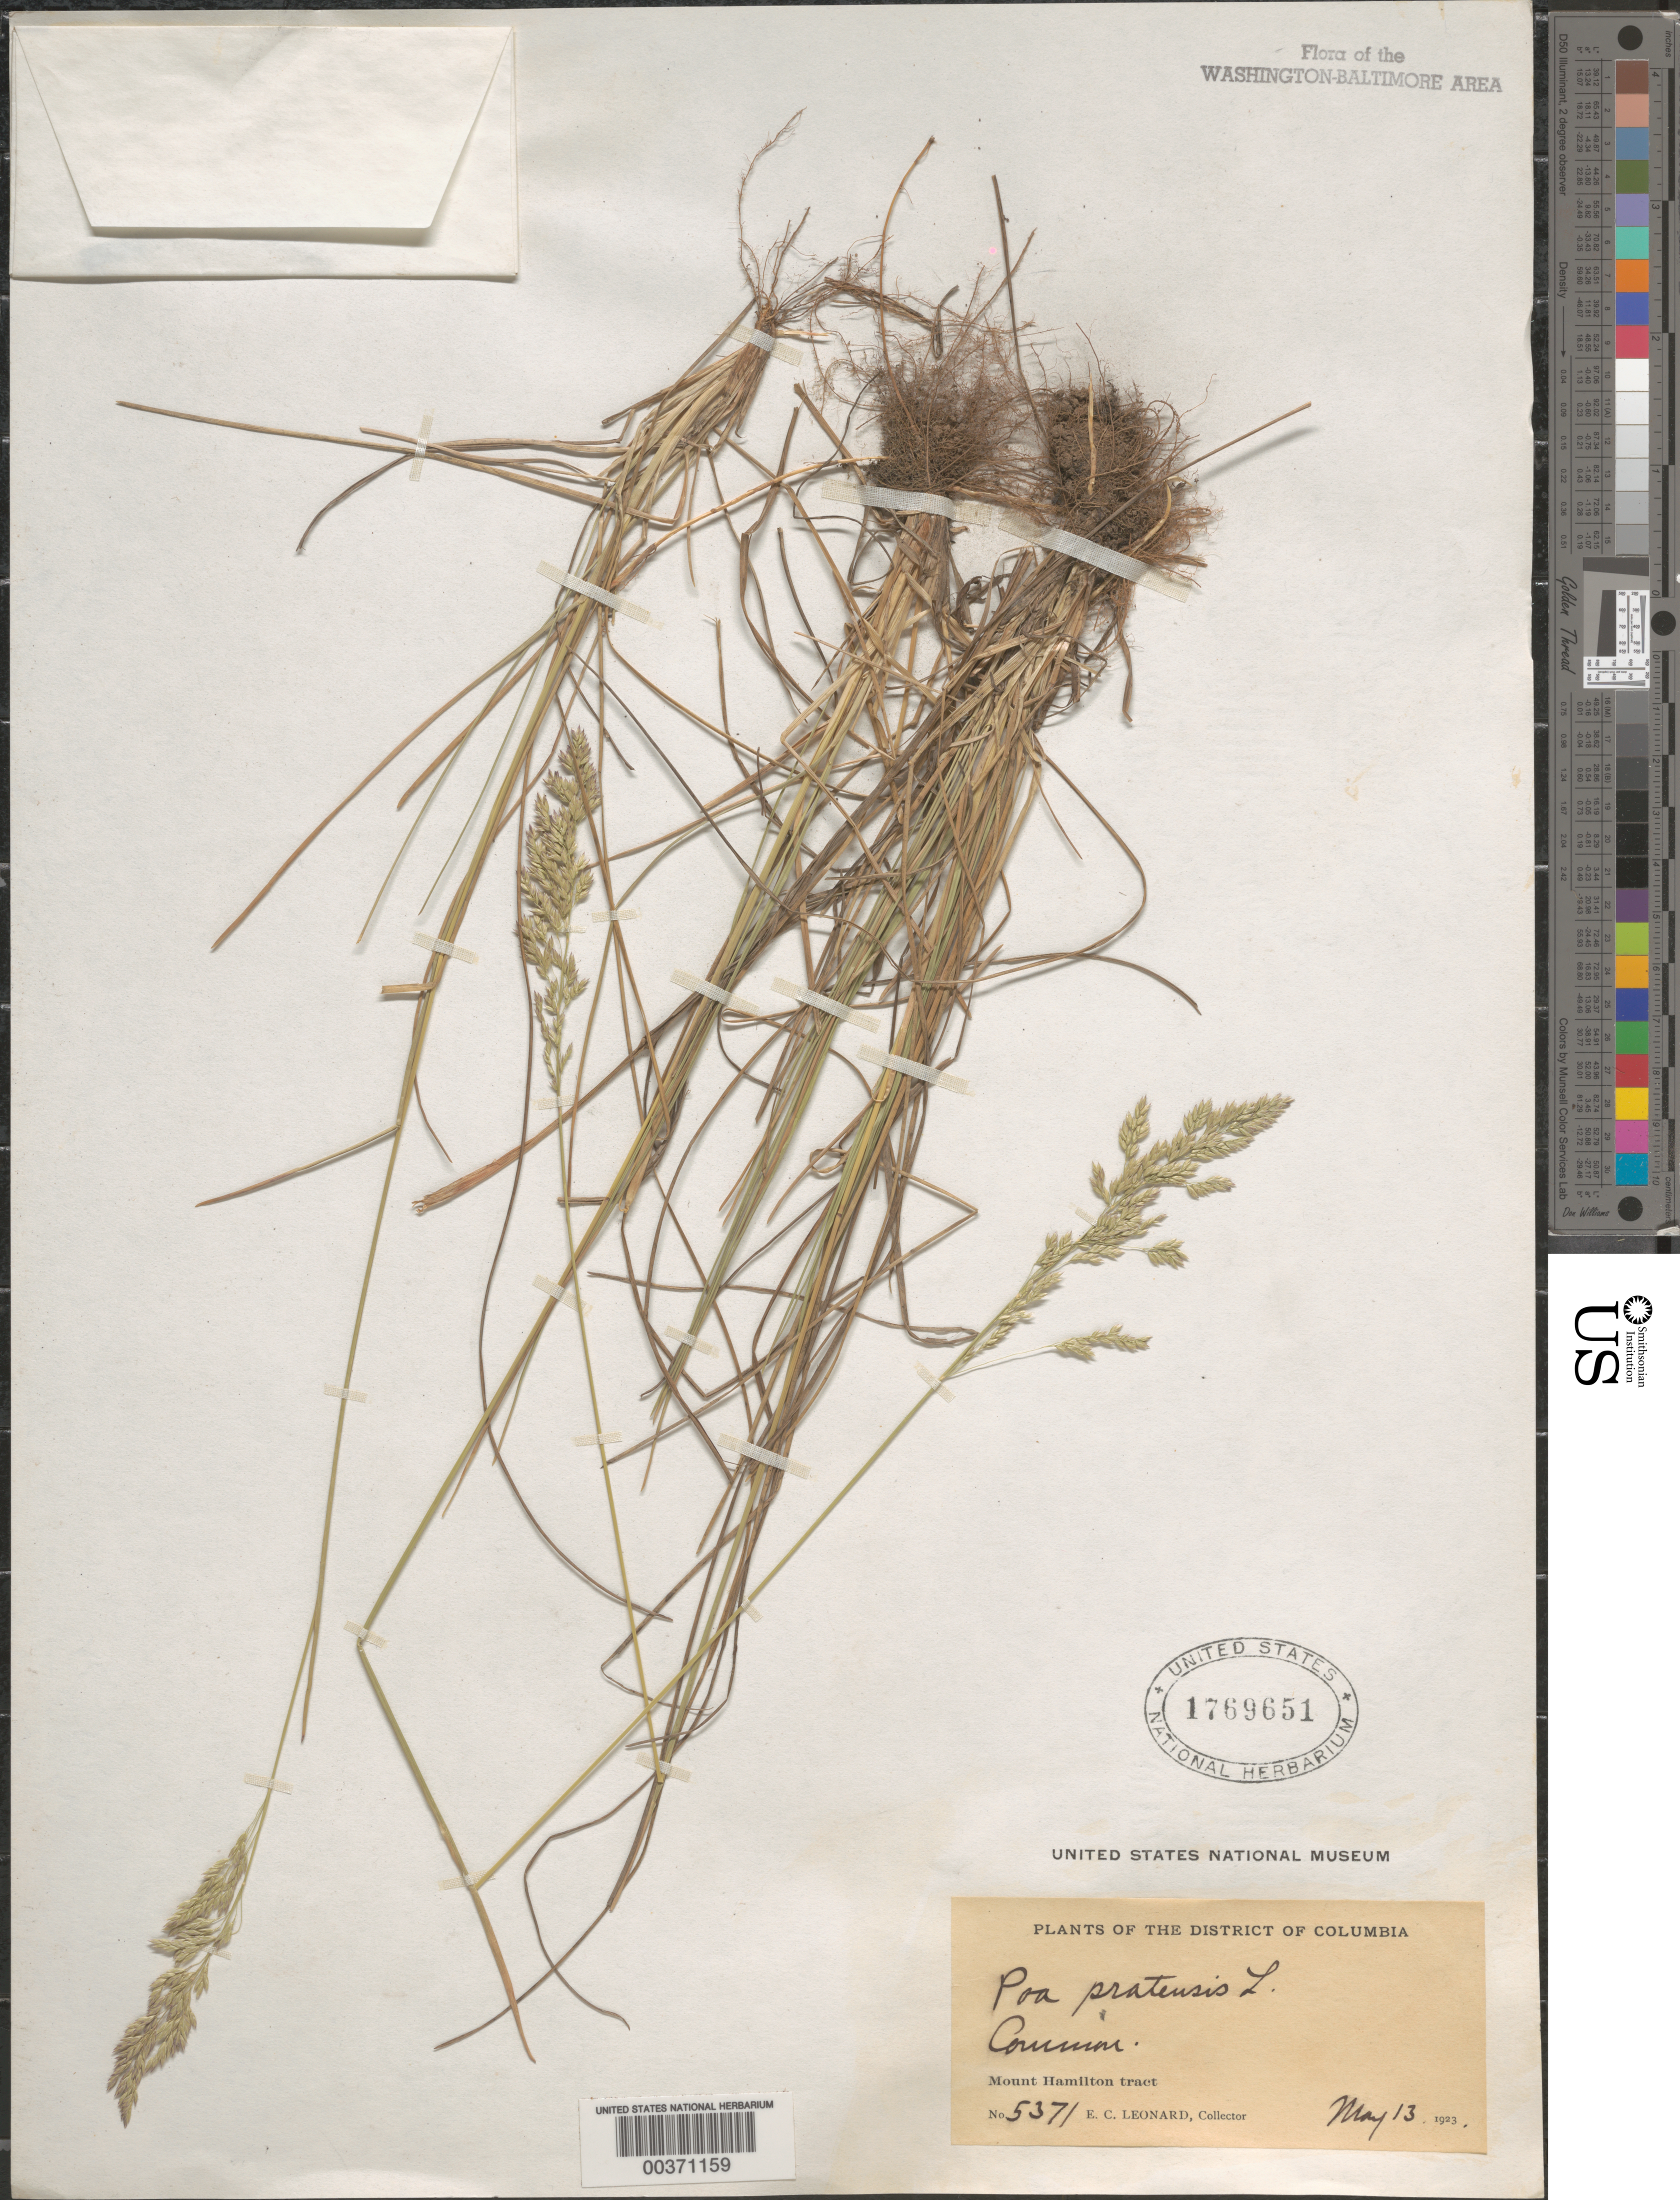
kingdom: Plantae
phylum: Tracheophyta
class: Liliopsida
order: Poales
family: Poaceae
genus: Poa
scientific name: Poa pratensis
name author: L.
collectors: E. C. Leonard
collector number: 5371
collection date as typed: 13 May 1923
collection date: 1923-05-13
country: United States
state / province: District of Columbia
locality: Mount Hamilton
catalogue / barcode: US 1769651